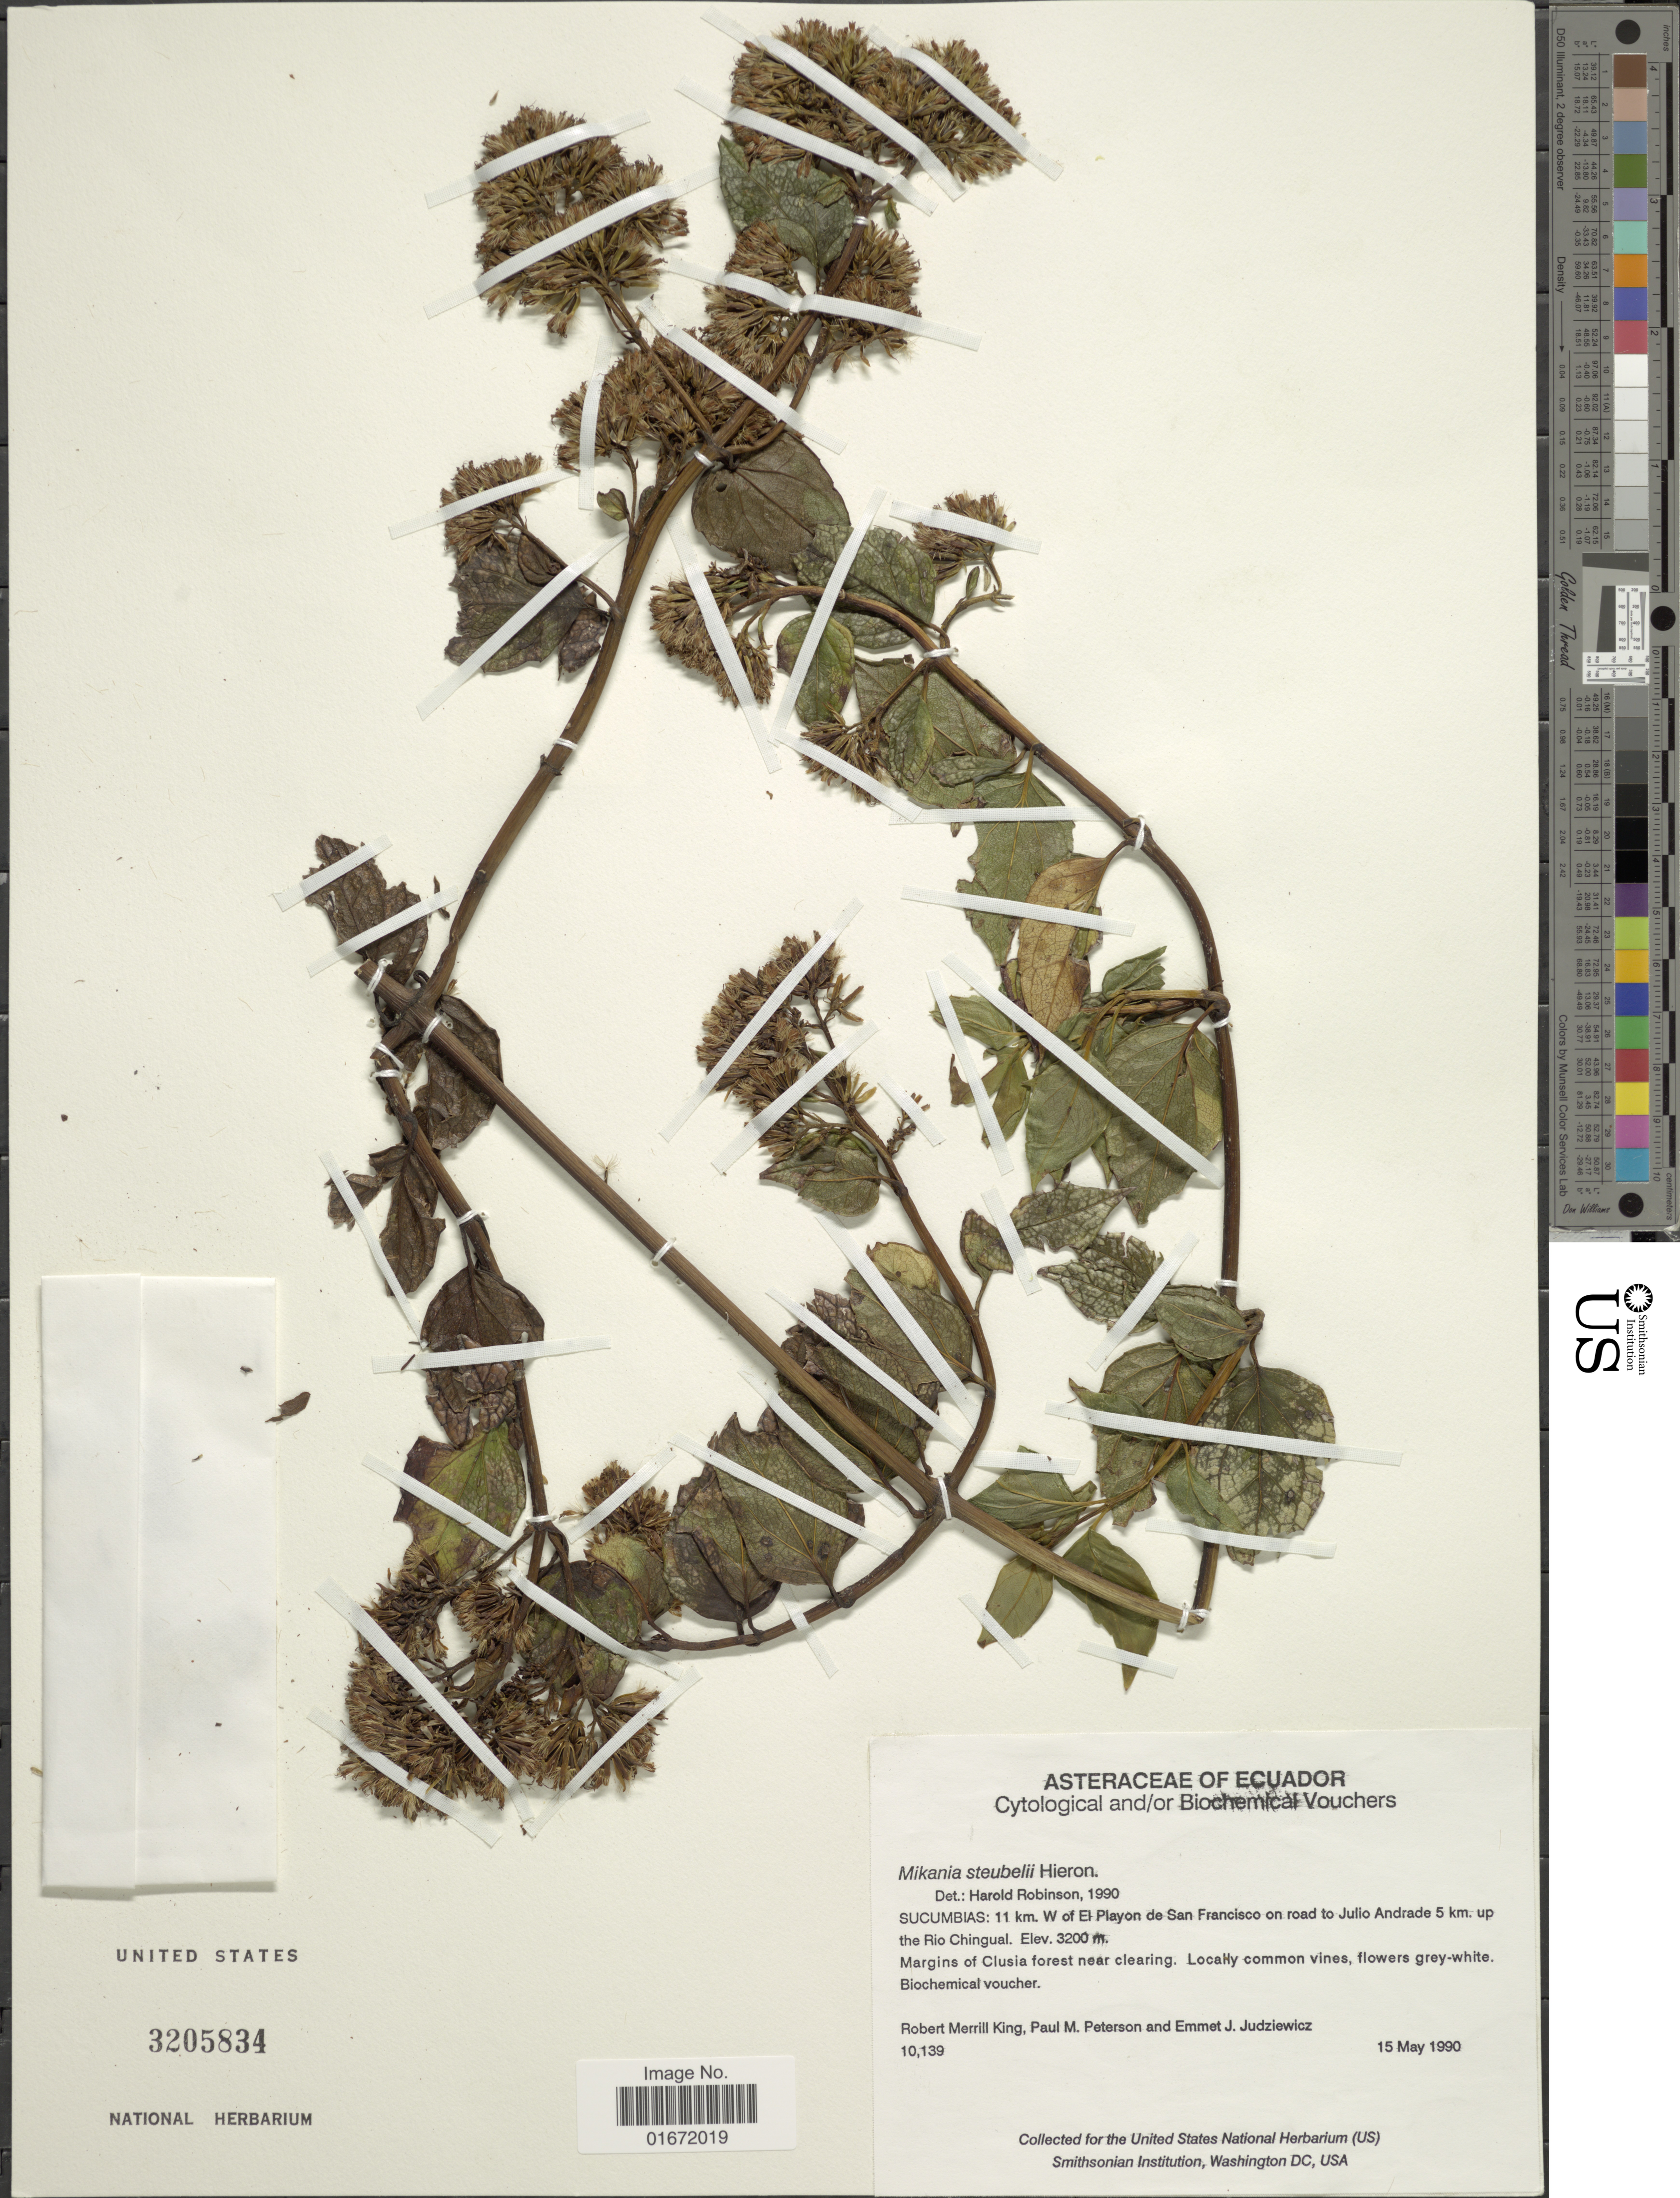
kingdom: Plantae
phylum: Tracheophyta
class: Magnoliopsida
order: Asterales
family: Asteraceae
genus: Mikania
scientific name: Mikania stuebelii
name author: Hieron.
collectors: R. M. King, P. M. Peterson & E. J. Judziewicz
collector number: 10139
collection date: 1990-05-15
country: Ecuador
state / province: Sucumbíos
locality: Sucumbias: 11 km. W of El Playon de San Francisco on road to Julio Andrade 5 km. up the Rio Chingual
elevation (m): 3200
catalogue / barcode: US 3205834